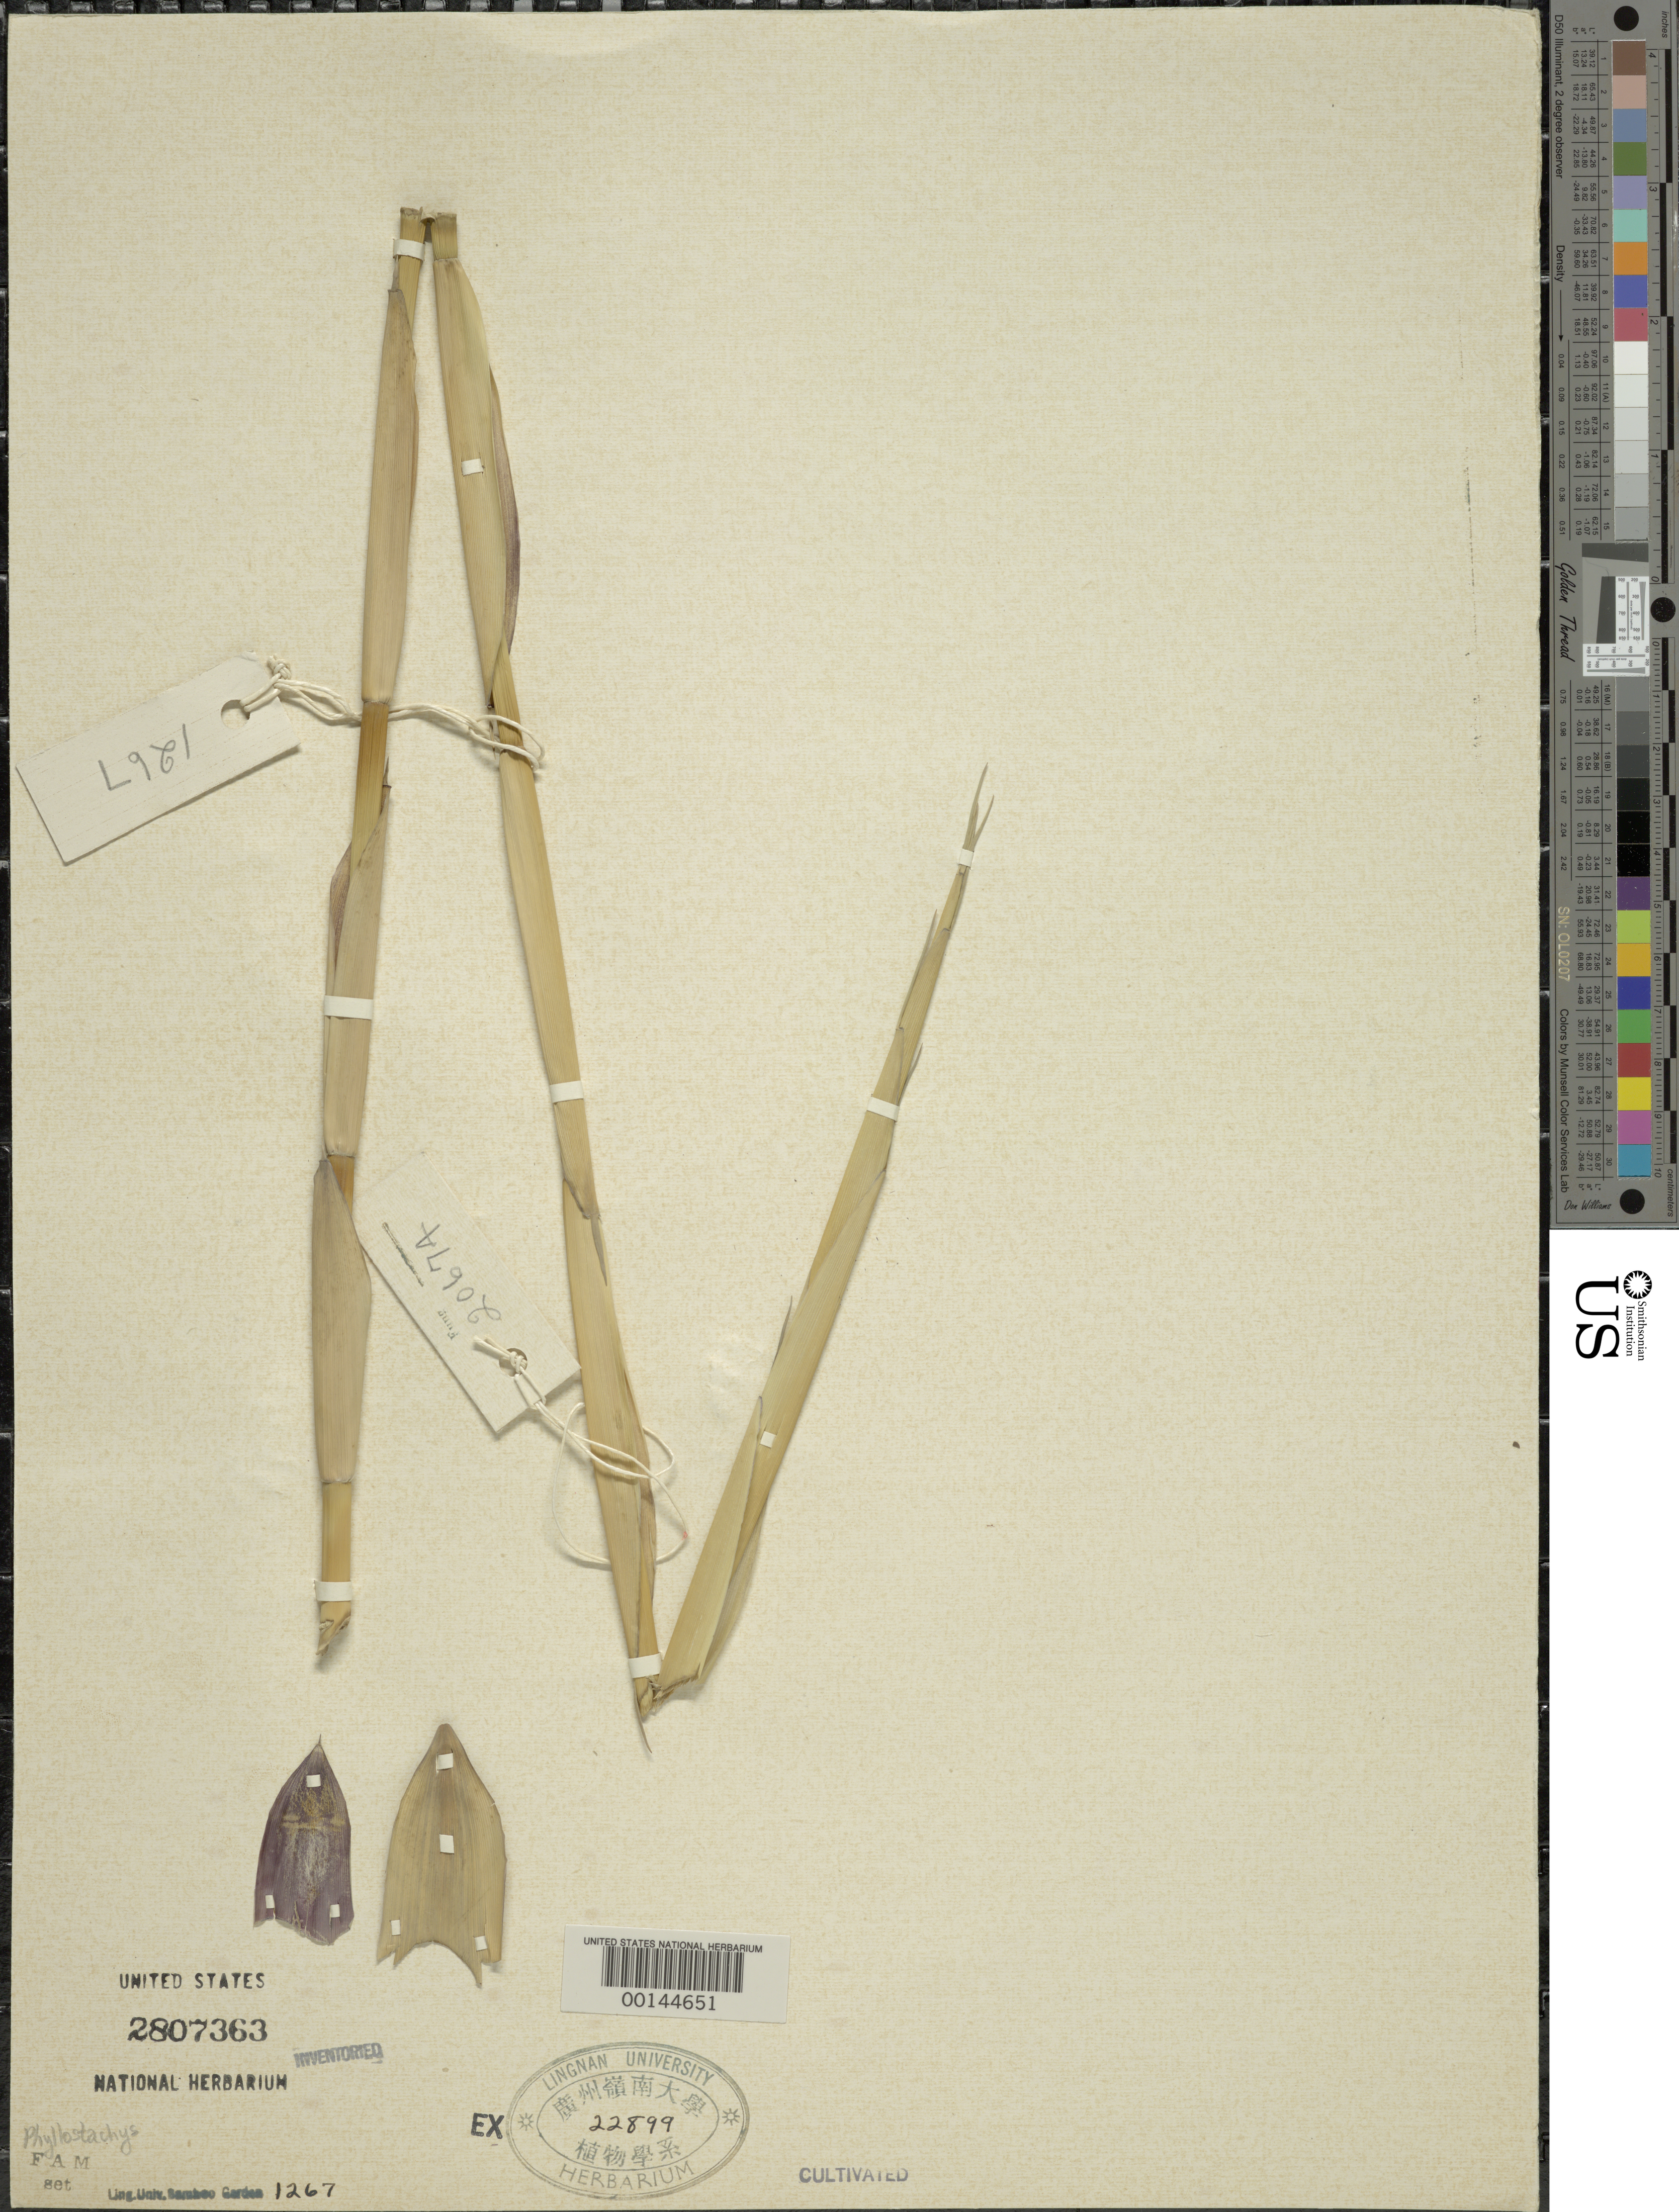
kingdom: Plantae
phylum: Tracheophyta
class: Liliopsida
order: Poales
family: Poaceae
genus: Phyllostachys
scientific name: Phyllostachys sp.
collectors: H. L. Fung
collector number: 20674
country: China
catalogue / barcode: US 2807363